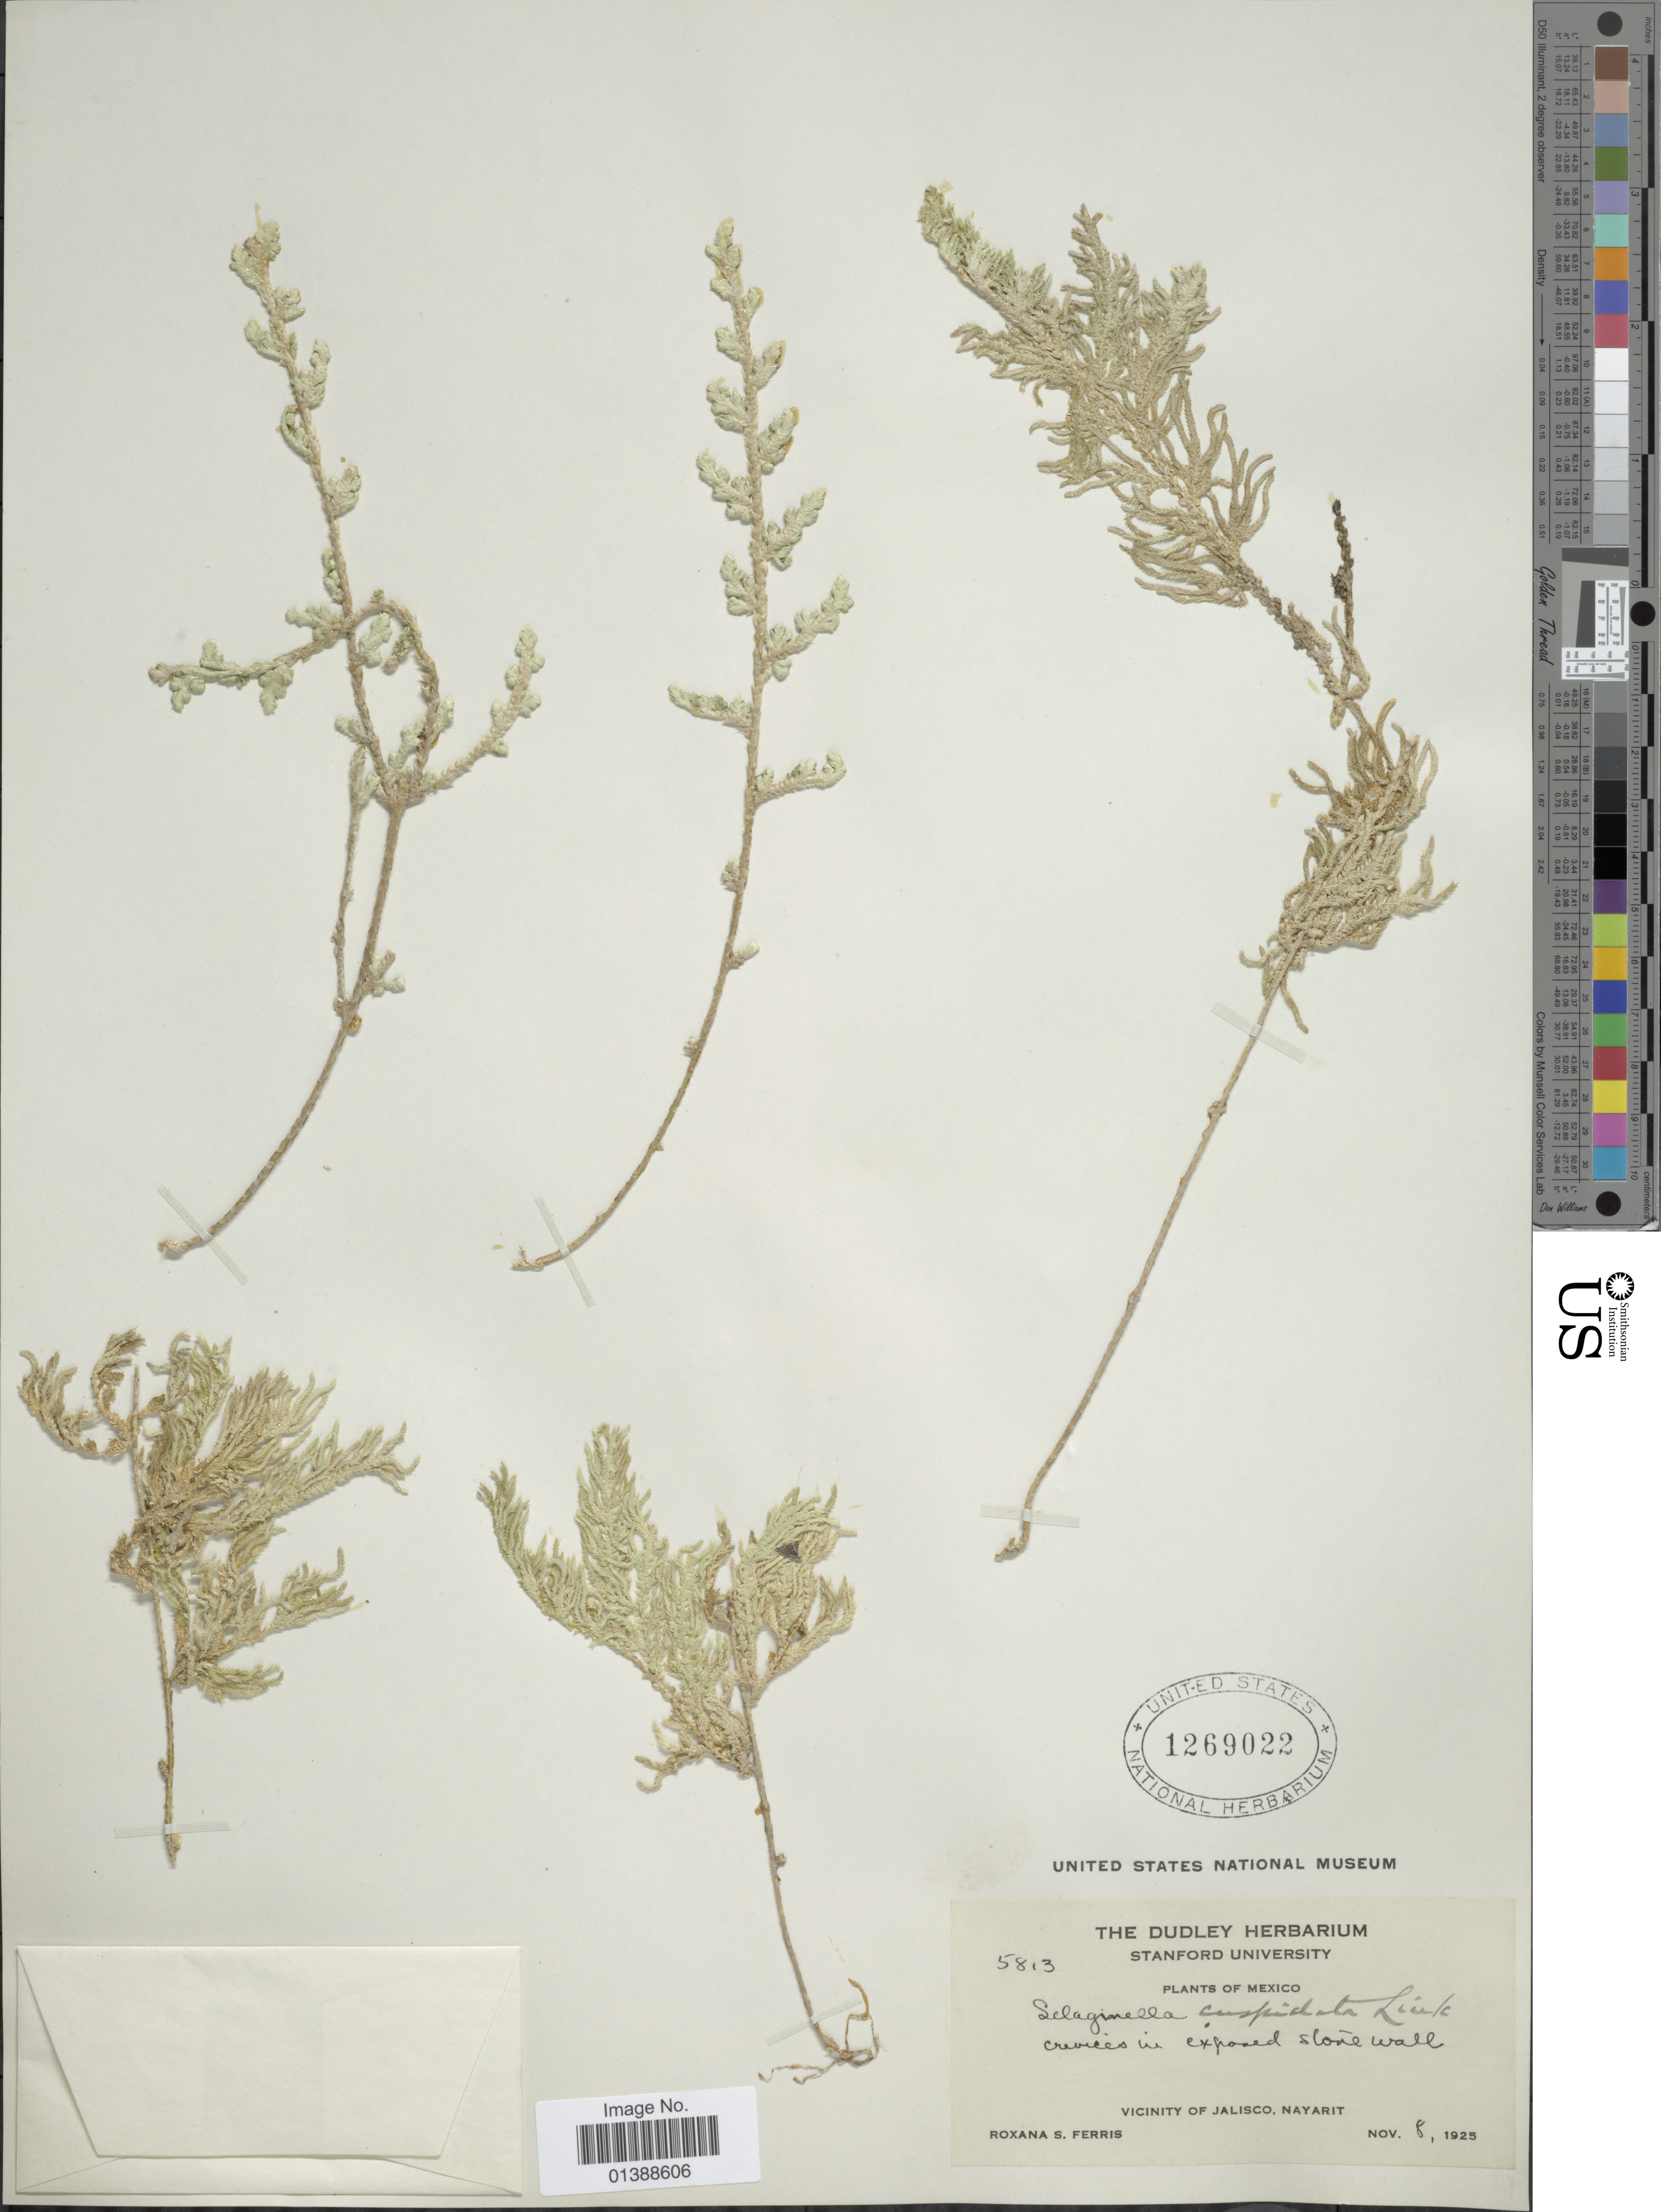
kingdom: Plantae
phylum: Tracheophyta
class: Lycopodiopsida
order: Selaginellales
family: Selaginellaceae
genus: Selaginella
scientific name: Selaginella pallescens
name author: (C. Presl) Spring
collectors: R. S. Ferris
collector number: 5813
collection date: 1925-11-08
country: Mexico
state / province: Nayarit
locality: Vicinity of Jalisco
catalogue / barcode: US 1269022